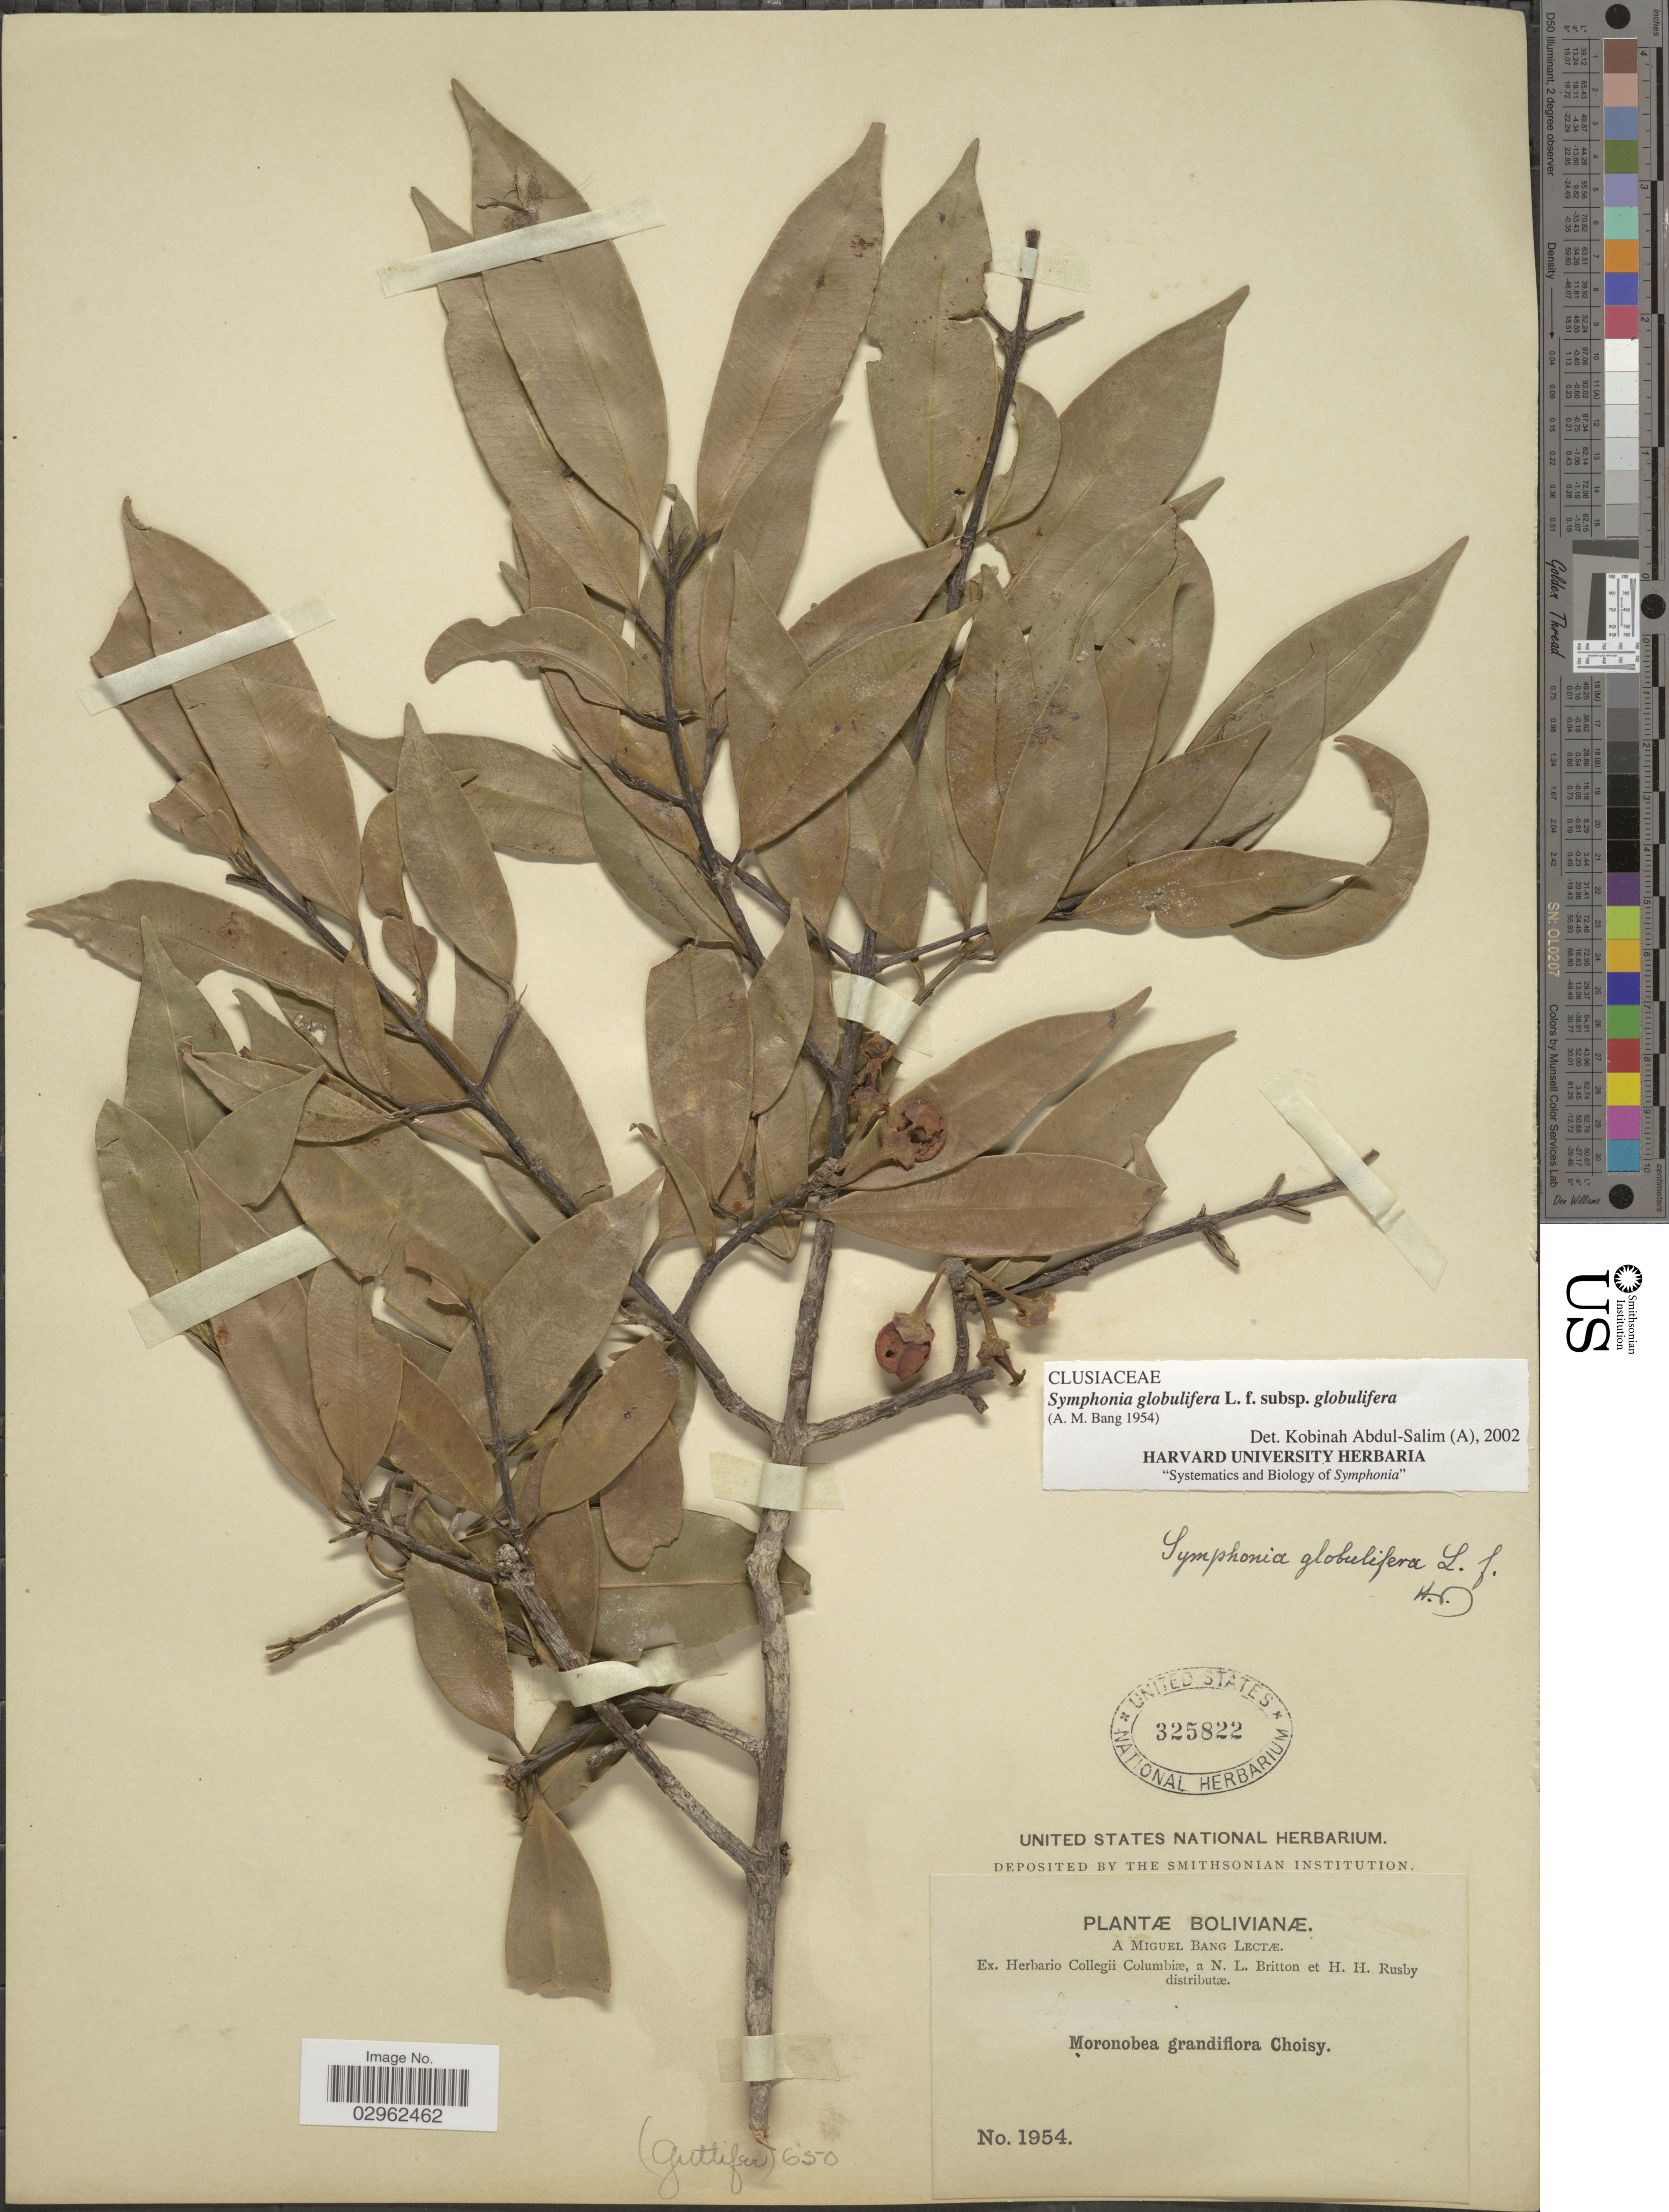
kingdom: Plantae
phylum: Tracheophyta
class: Magnoliopsida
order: Malpighiales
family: Clusiaceae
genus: Symphonia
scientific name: Symphonia globulifera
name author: L. f.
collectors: M. Bang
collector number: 1954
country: Bolivia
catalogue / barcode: US 325822